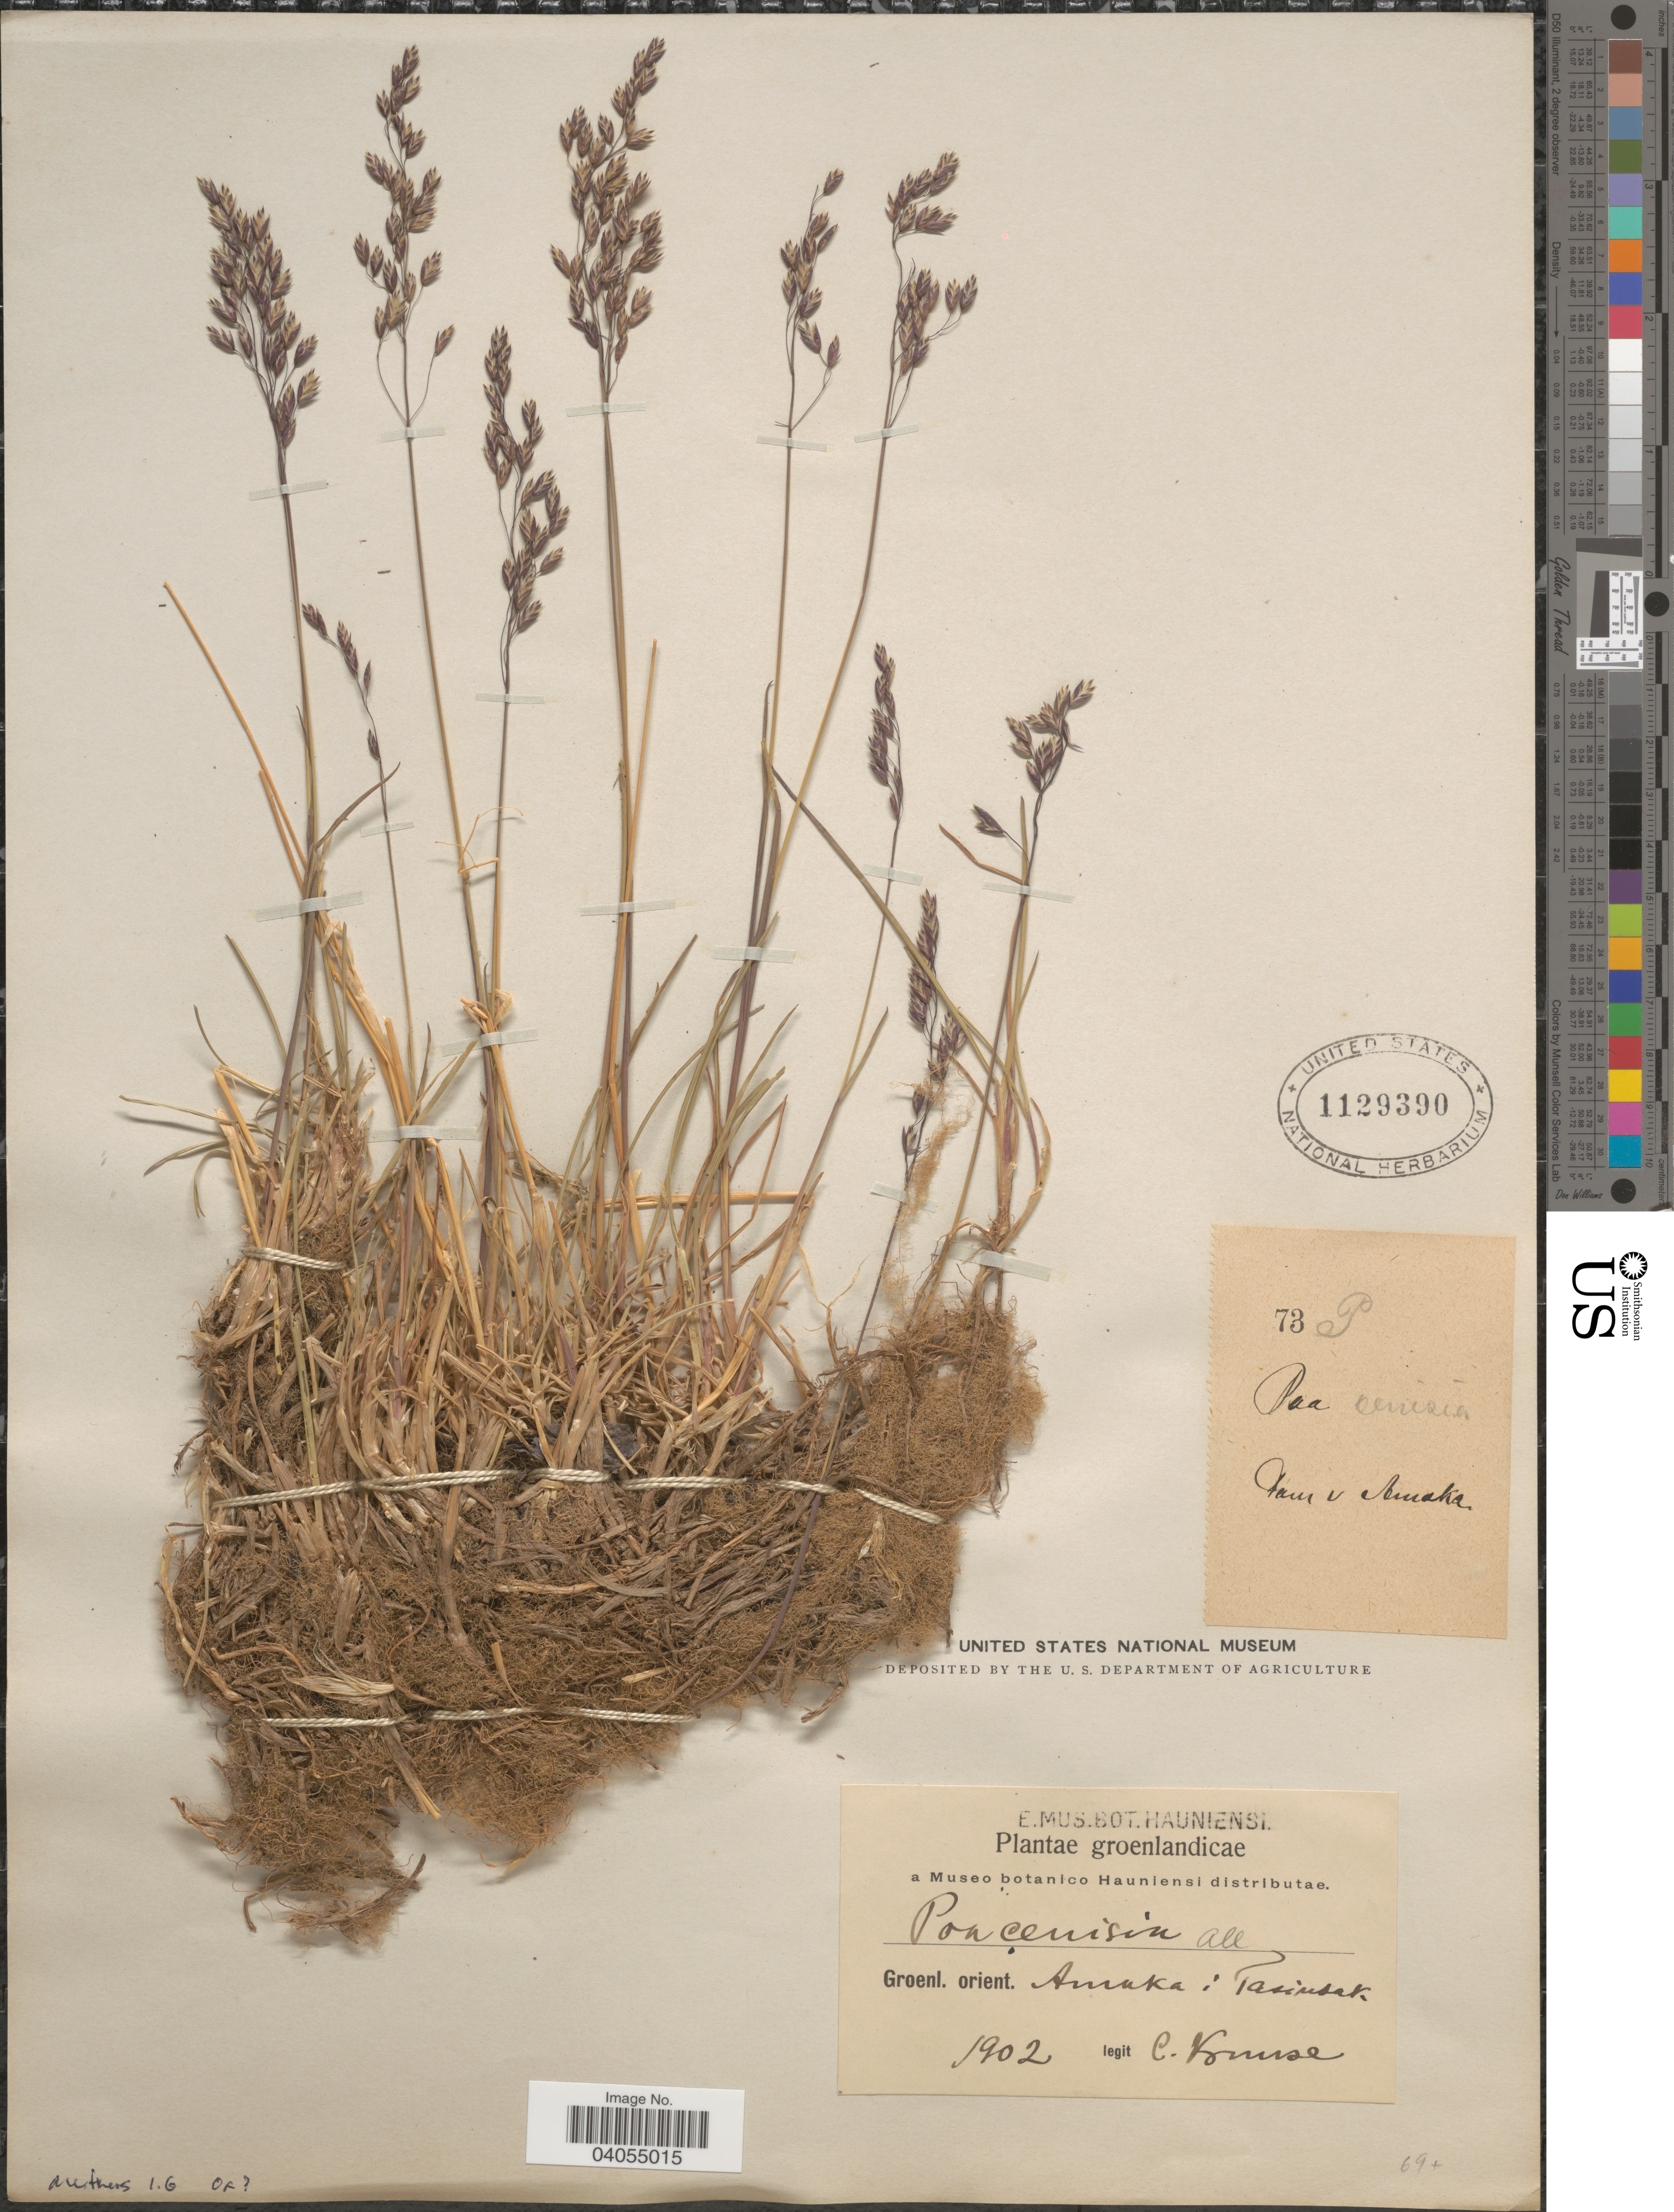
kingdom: Plantae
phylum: Tracheophyta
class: Liliopsida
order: Poales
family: Poaceae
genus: Poa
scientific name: Poa arctica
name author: R. Br.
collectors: C. Kruuse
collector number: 73?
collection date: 1902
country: Greenland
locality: Groenlandicae. Groenl. orient. Amaka: Tasiusak.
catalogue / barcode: US 1129390